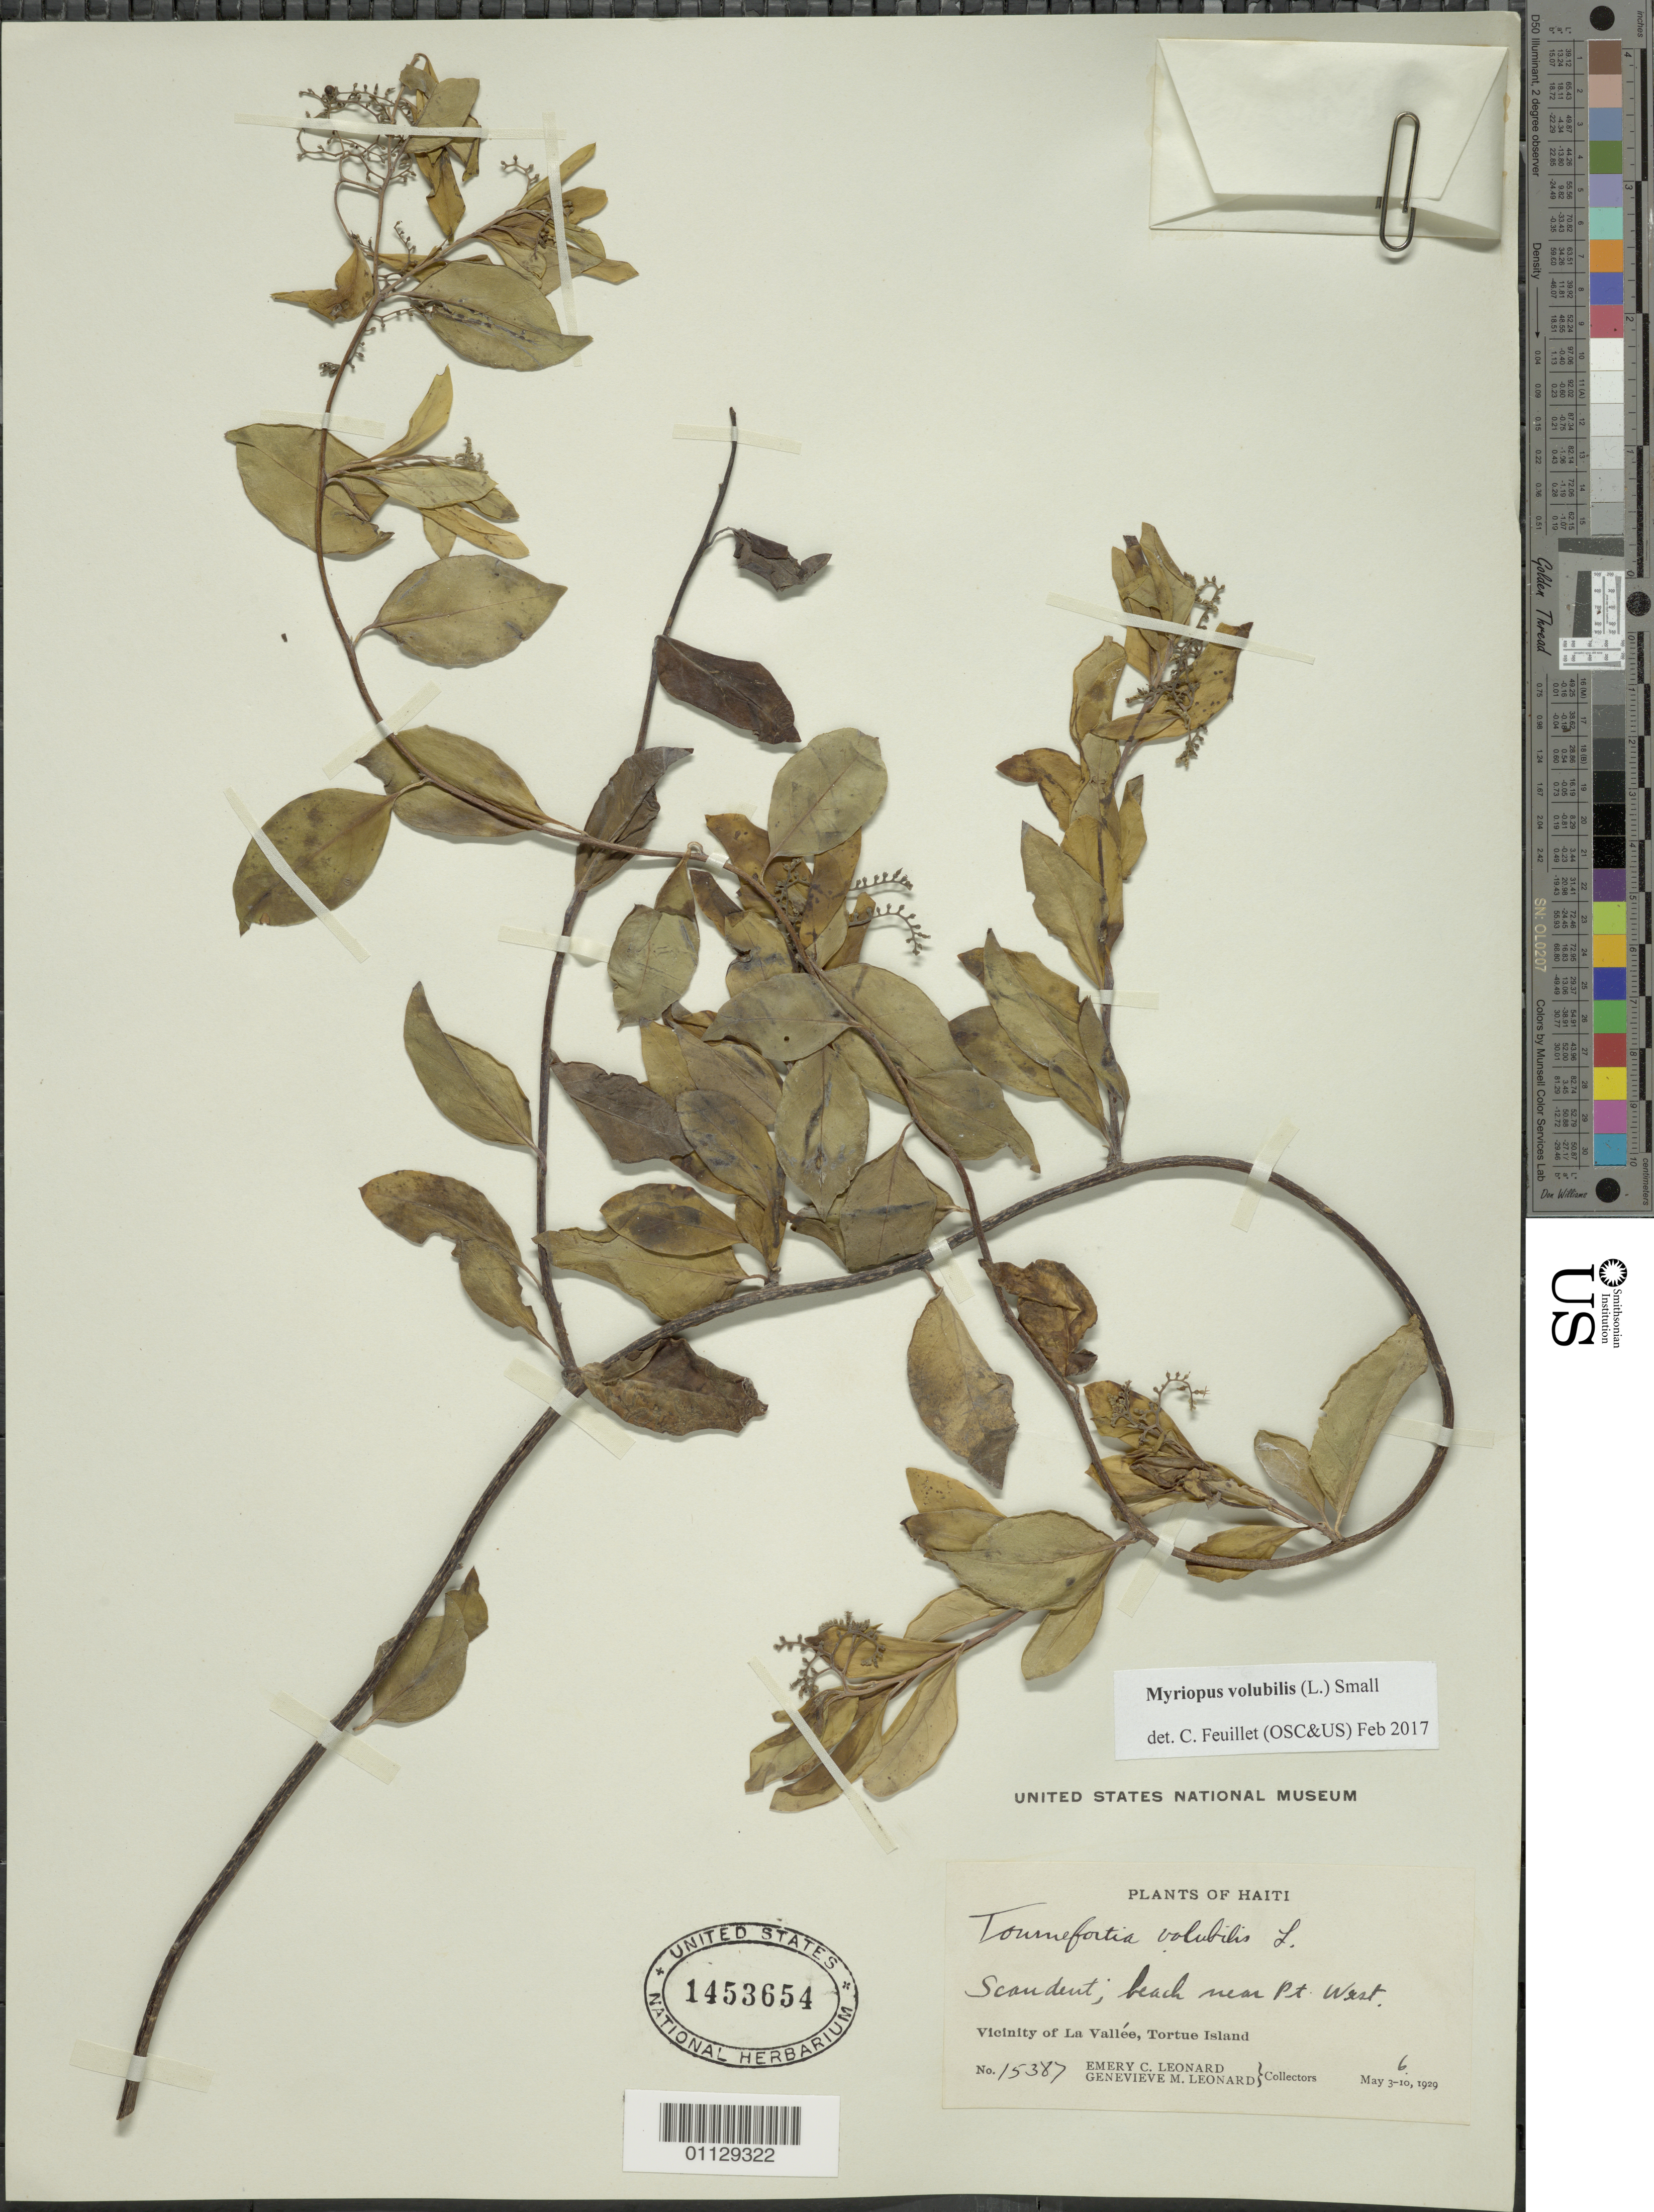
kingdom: Plantae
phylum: Tracheophyta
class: Magnoliopsida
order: Boraginales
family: Heliotropiaceae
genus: Myriopus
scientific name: Myriopus volubilis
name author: (L.) Small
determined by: Feuillet, C.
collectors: E. C. Leonard & G. M. Leonard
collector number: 15387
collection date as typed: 03 May 1929 to 10 May 1929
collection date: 1929-05-03/1929-05-10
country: Haiti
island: Hispaniola I.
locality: La Vallée, Tortue Island, near Pt. West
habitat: Beach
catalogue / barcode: US 1453654